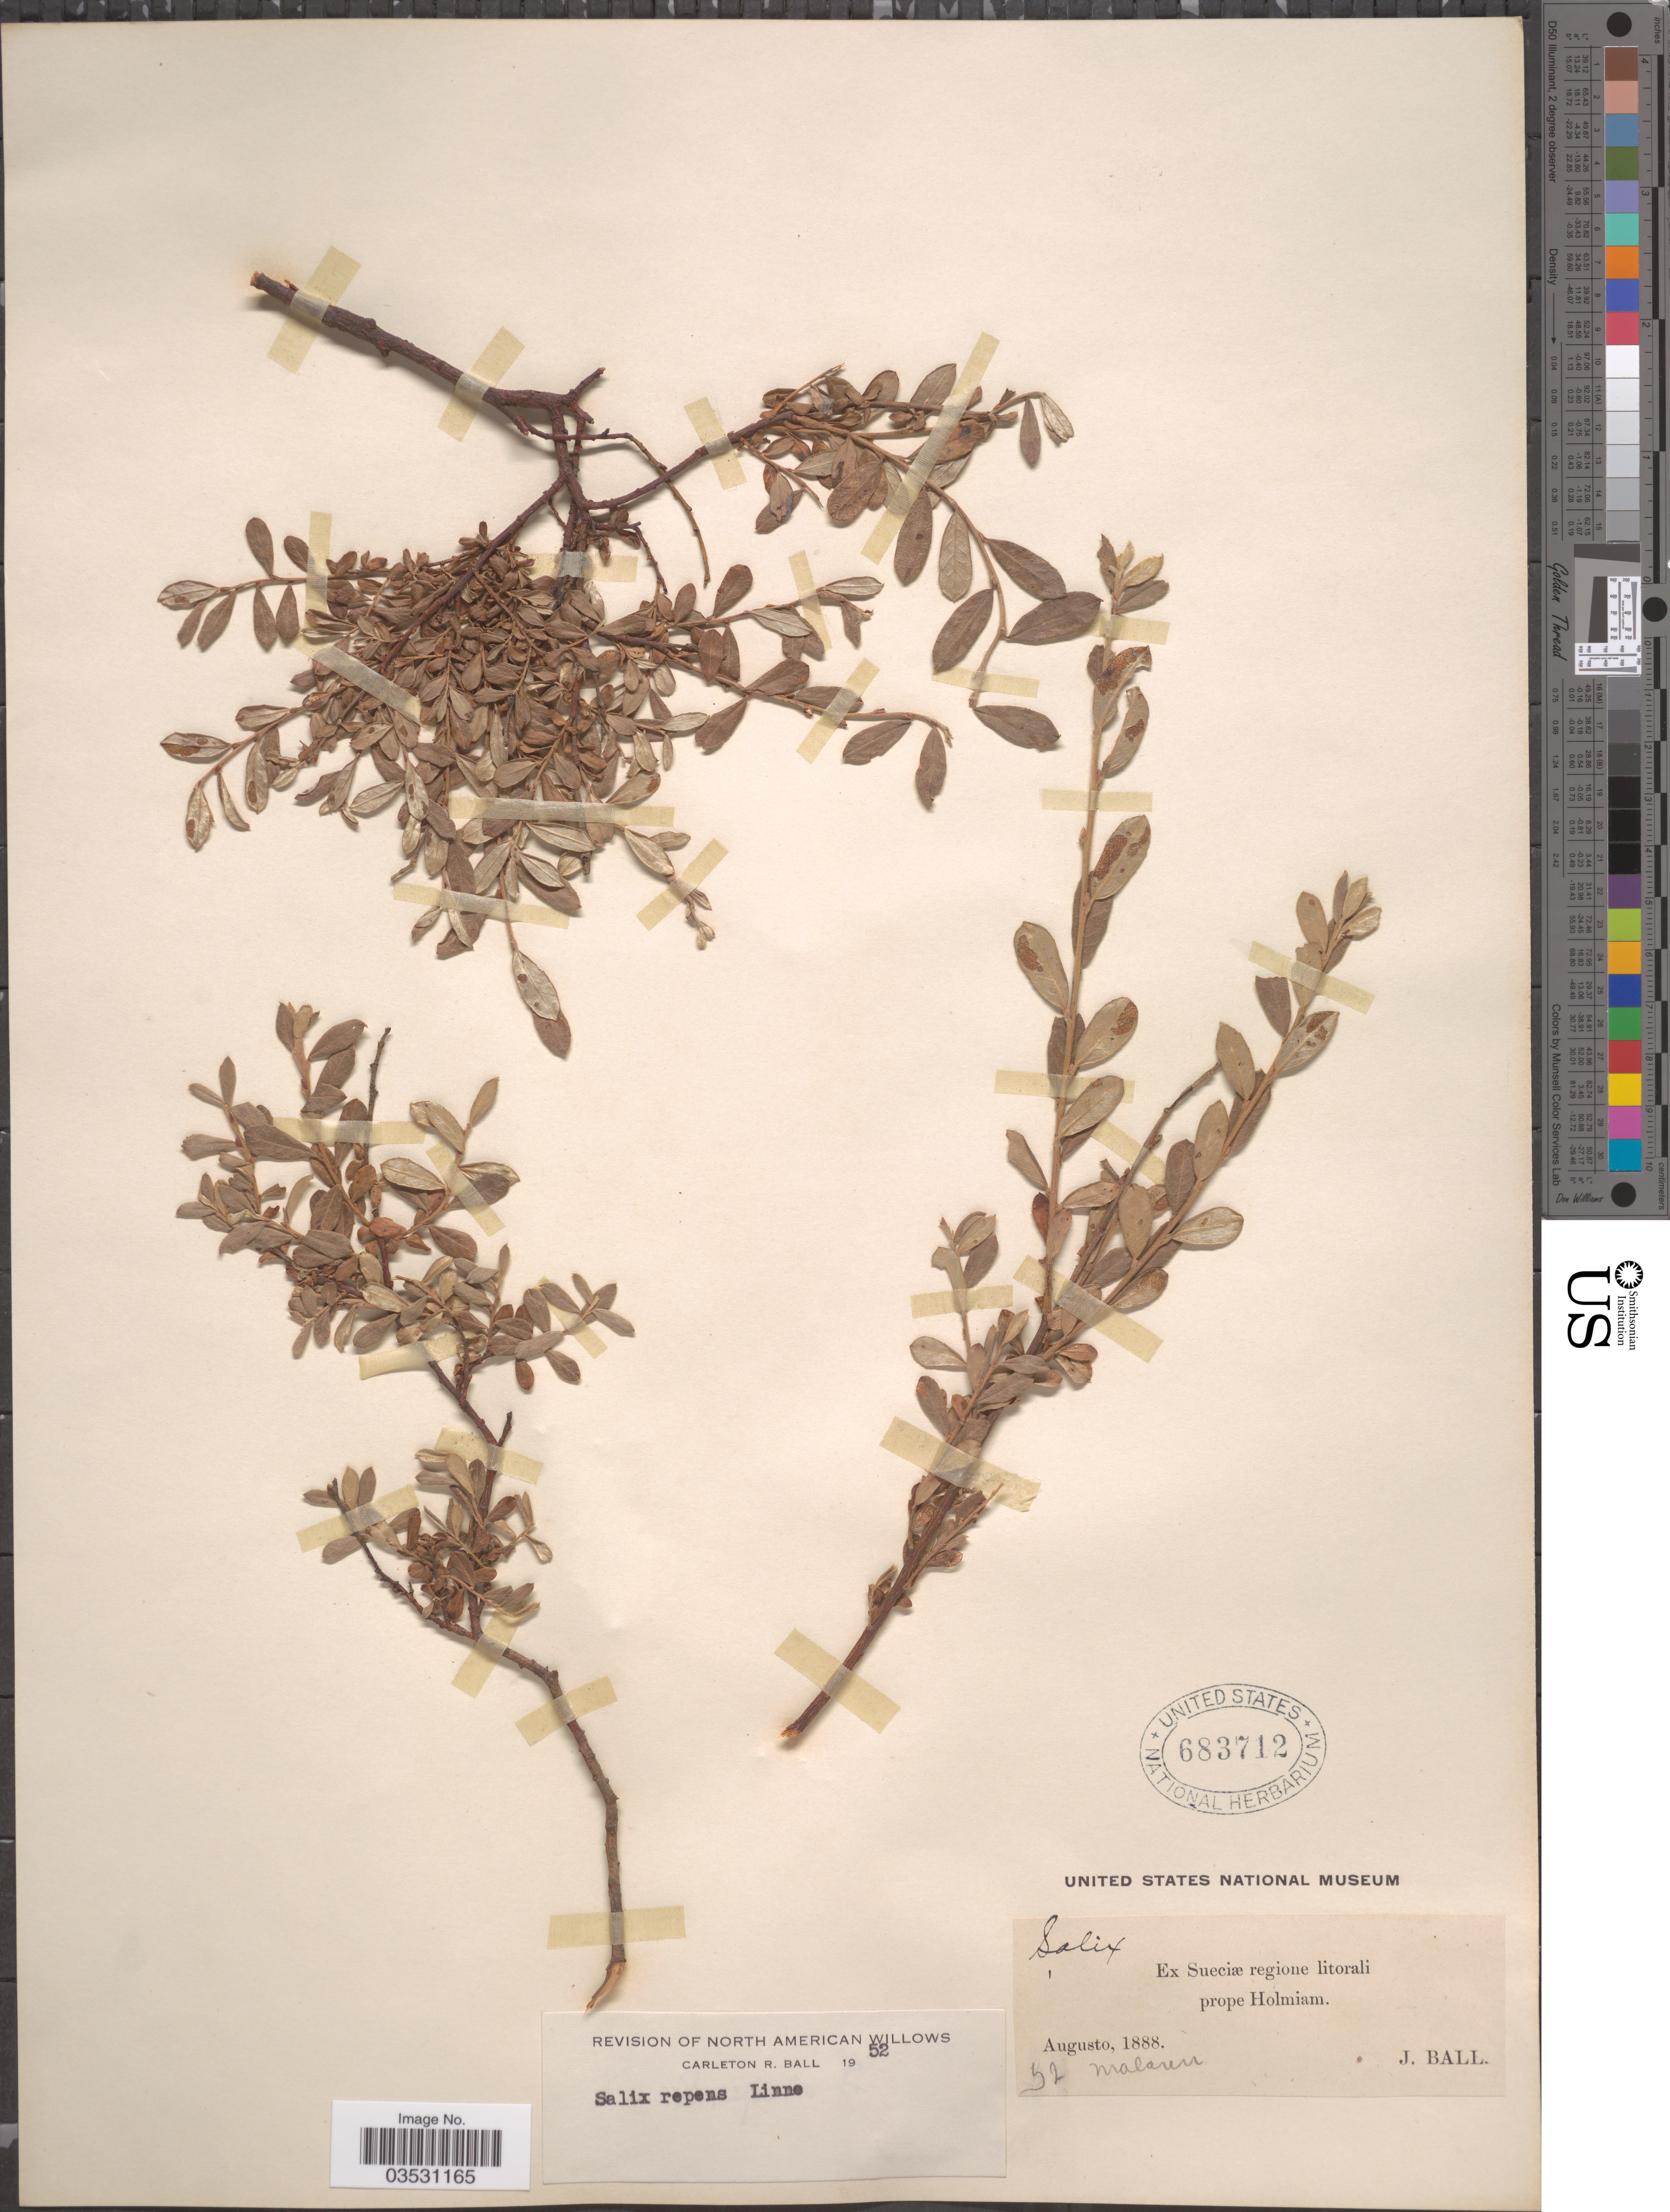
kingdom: Plantae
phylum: Tracheophyta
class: Magnoliopsida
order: Malpighiales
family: Salicaceae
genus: Salix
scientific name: Salix repens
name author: L.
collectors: J. Ball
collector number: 52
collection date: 1888-08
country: Sweden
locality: Sueciæ regione litorali prope Holmiam. [unsure placement]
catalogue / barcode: US 683712